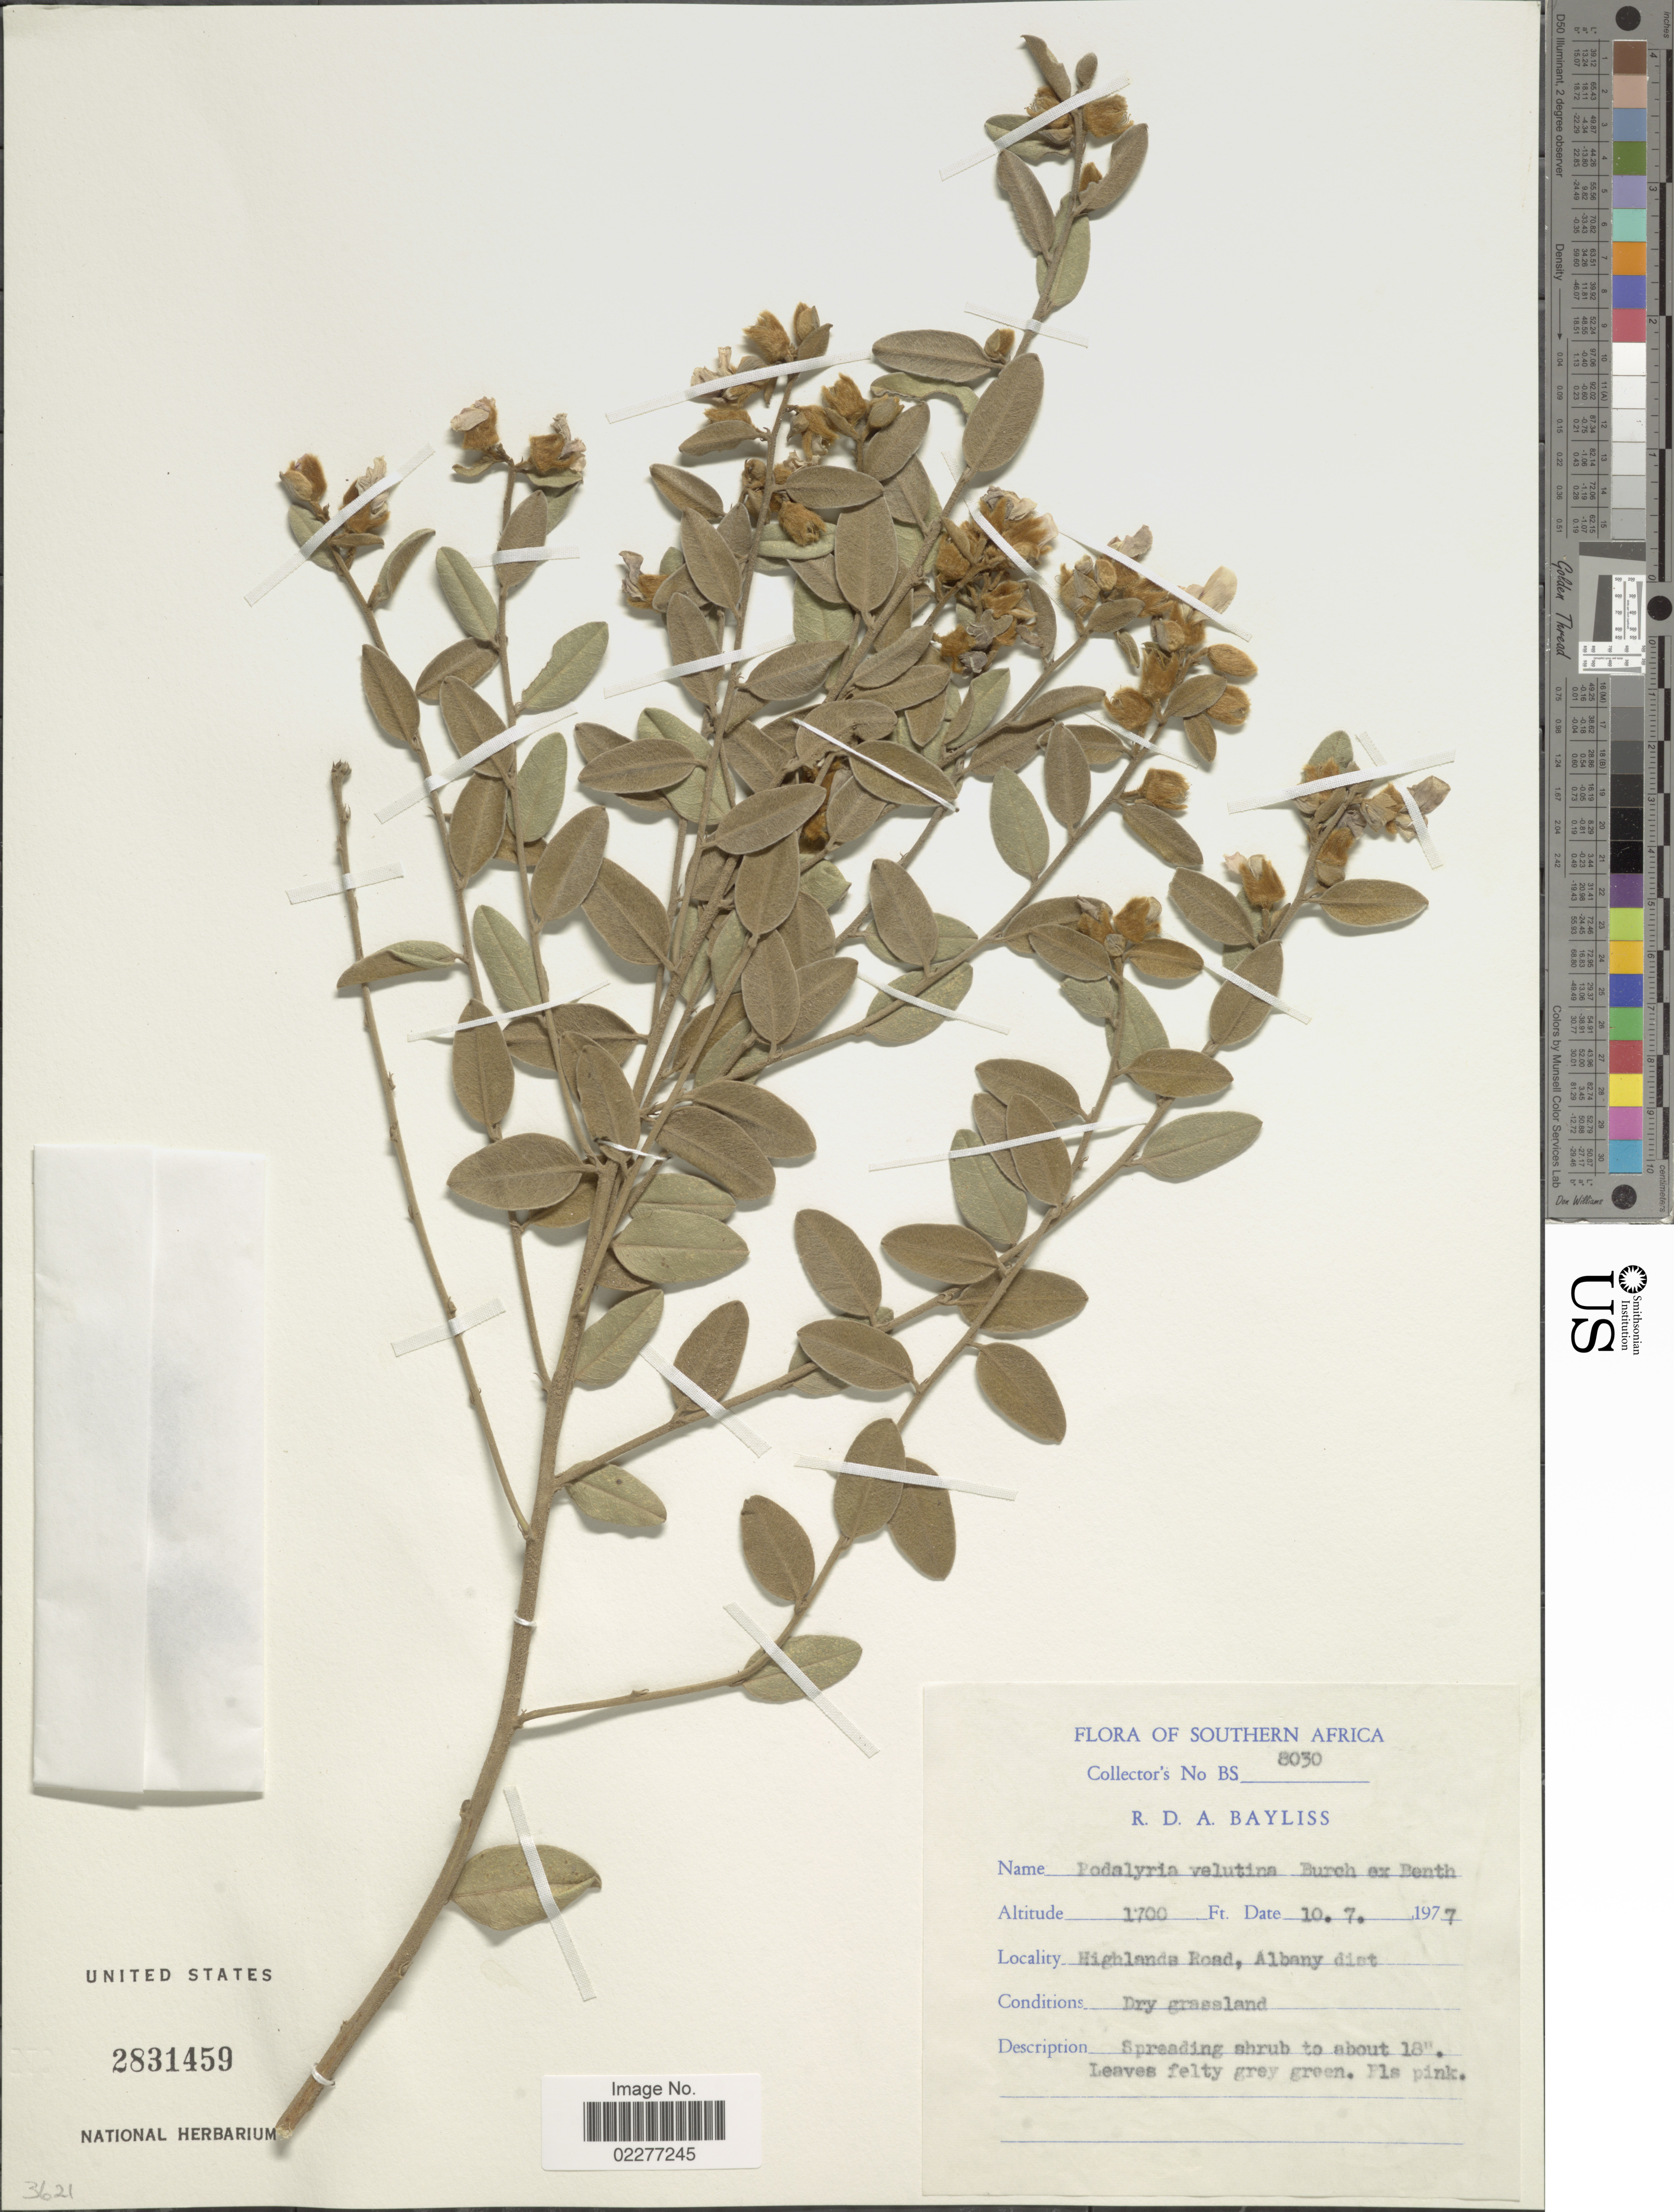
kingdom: Plantae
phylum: Tracheophyta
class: Magnoliopsida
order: Fabales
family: Fabaceae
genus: Podalyria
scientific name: Podalyria velutina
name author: Burch. ex Benth.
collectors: R. Bayliss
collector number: BS 8030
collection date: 1977-07-10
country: South Africa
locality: Southern Africa, Highlands Road, Albany dist, Dry grassland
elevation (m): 518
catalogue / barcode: US 2831459